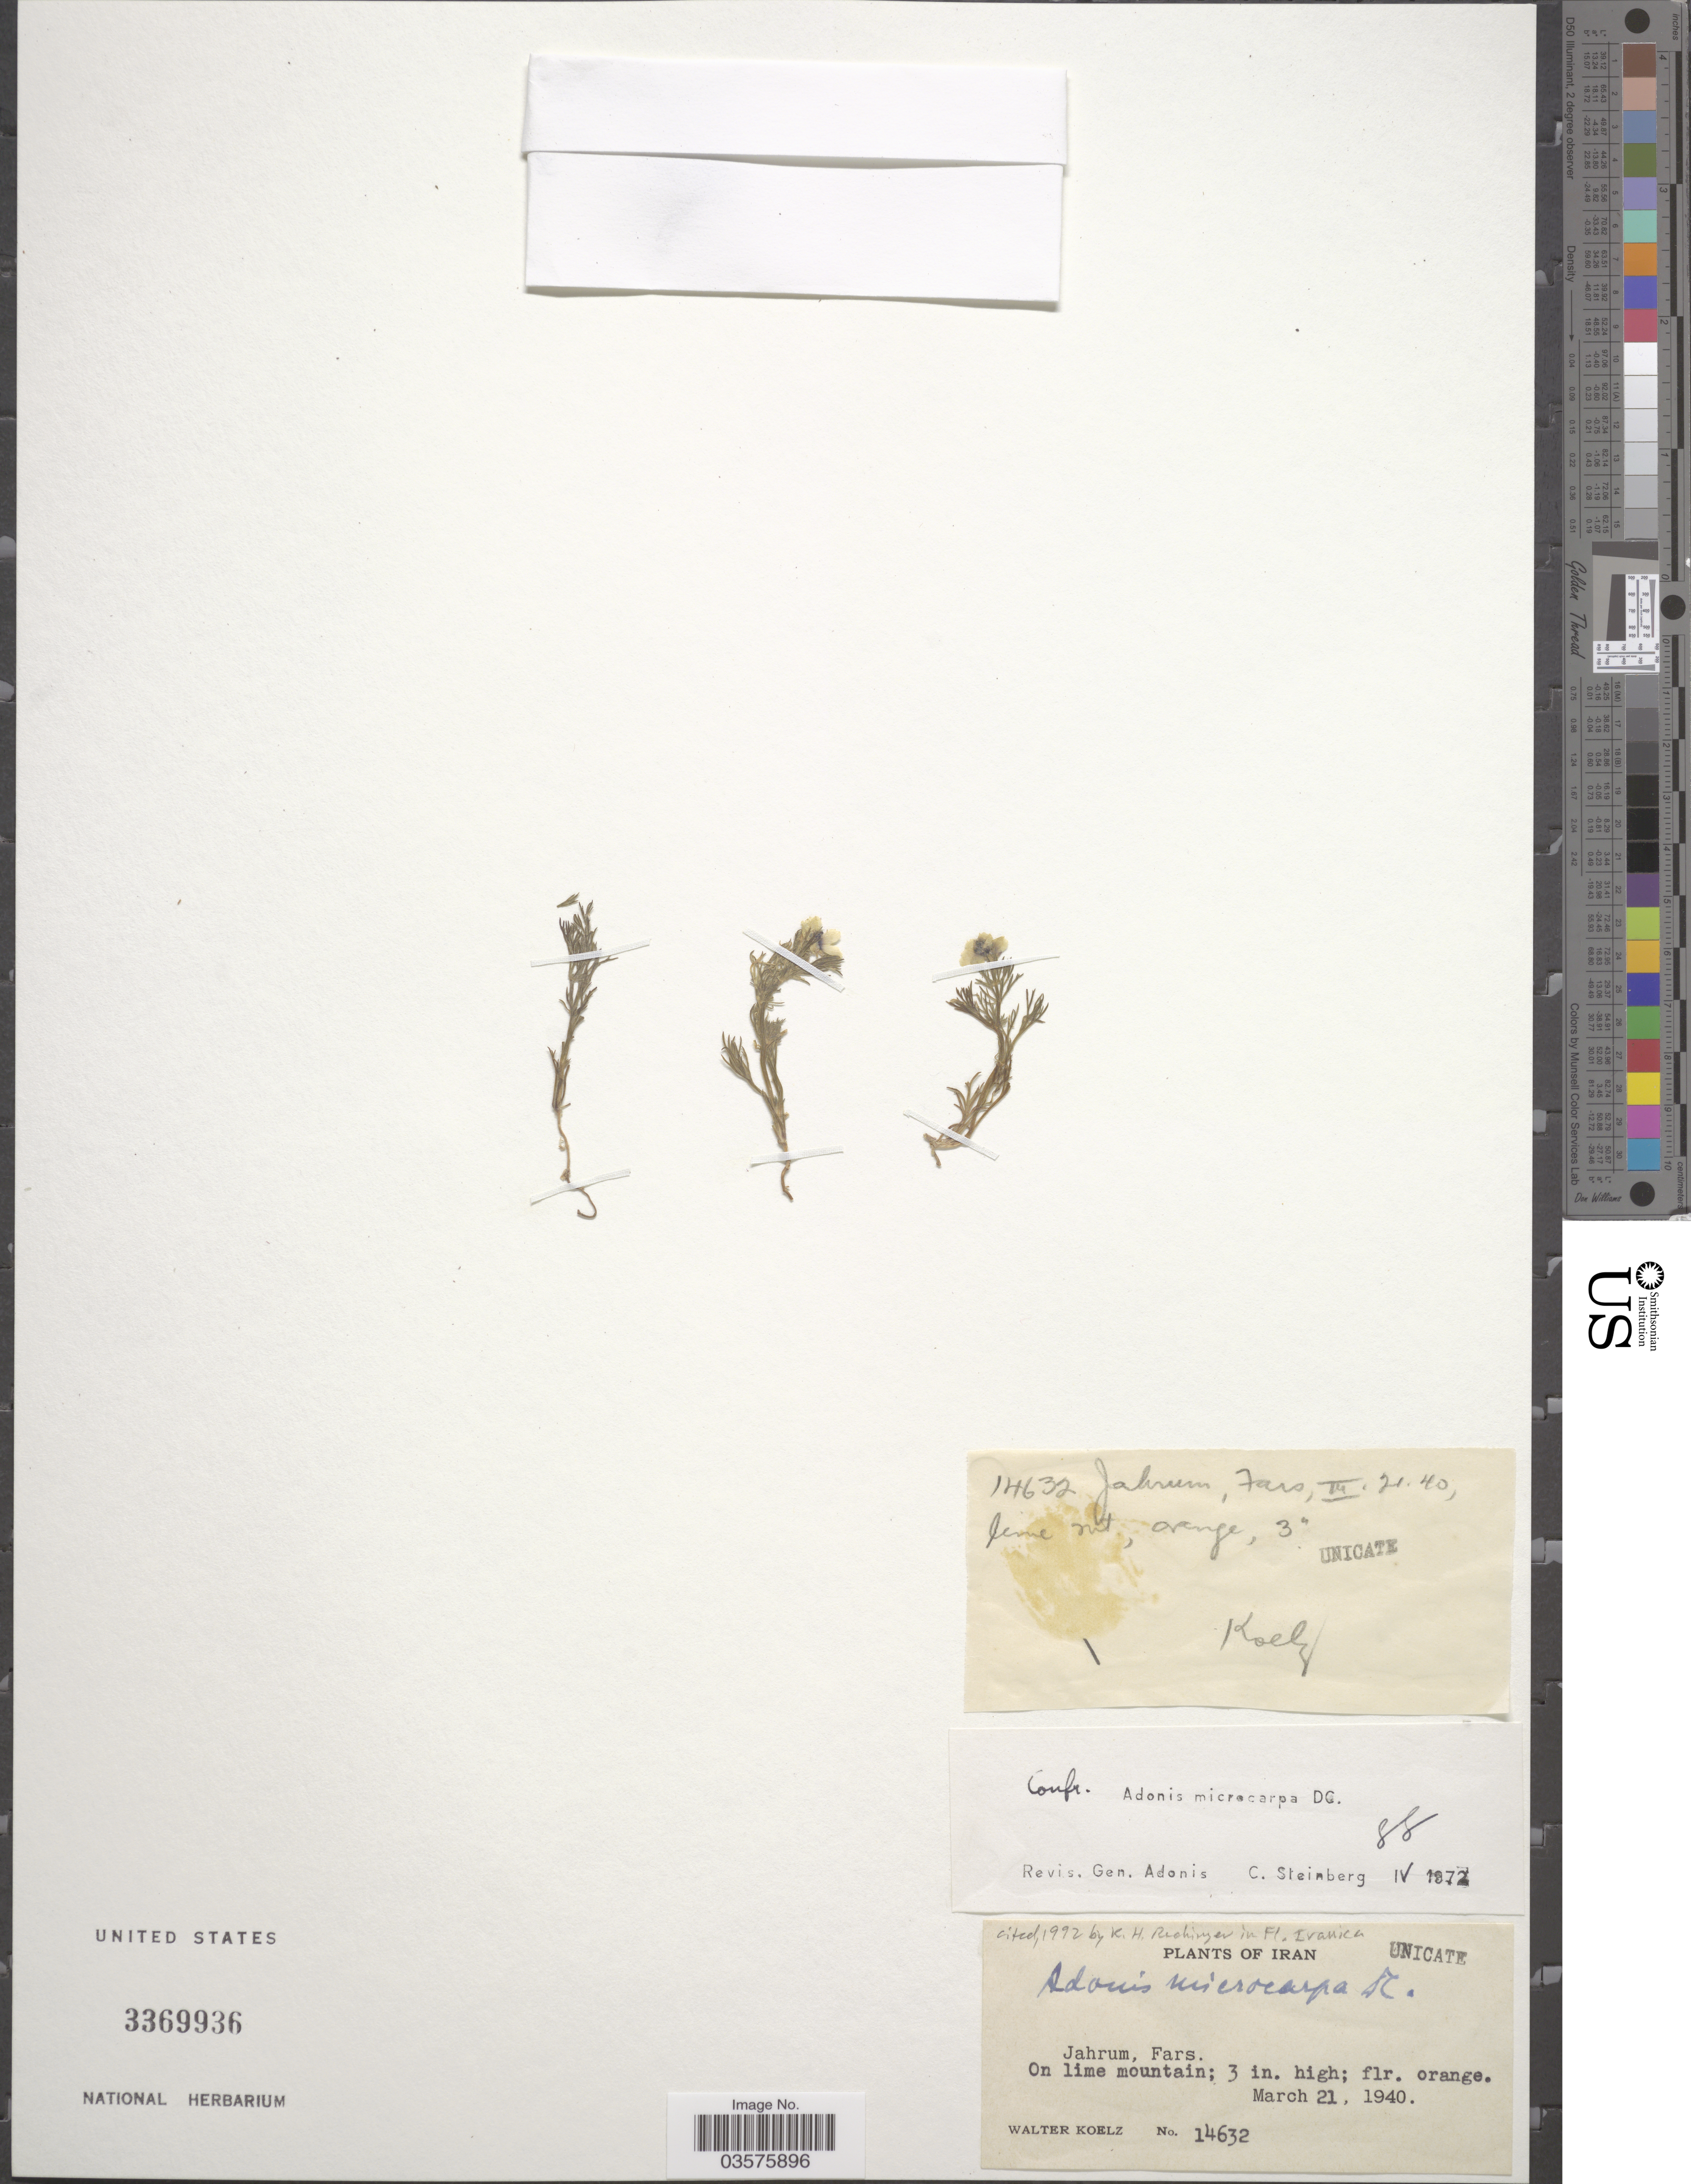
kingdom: Plantae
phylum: Tracheophyta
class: Magnoliopsida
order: Ranunculales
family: Ranunculaceae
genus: Adonis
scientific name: Adonis microcarpa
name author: DC.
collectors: W. N. Koelz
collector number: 14632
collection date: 1940-03-21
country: Iran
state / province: Fars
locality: Jahrum.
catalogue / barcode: US 3369936